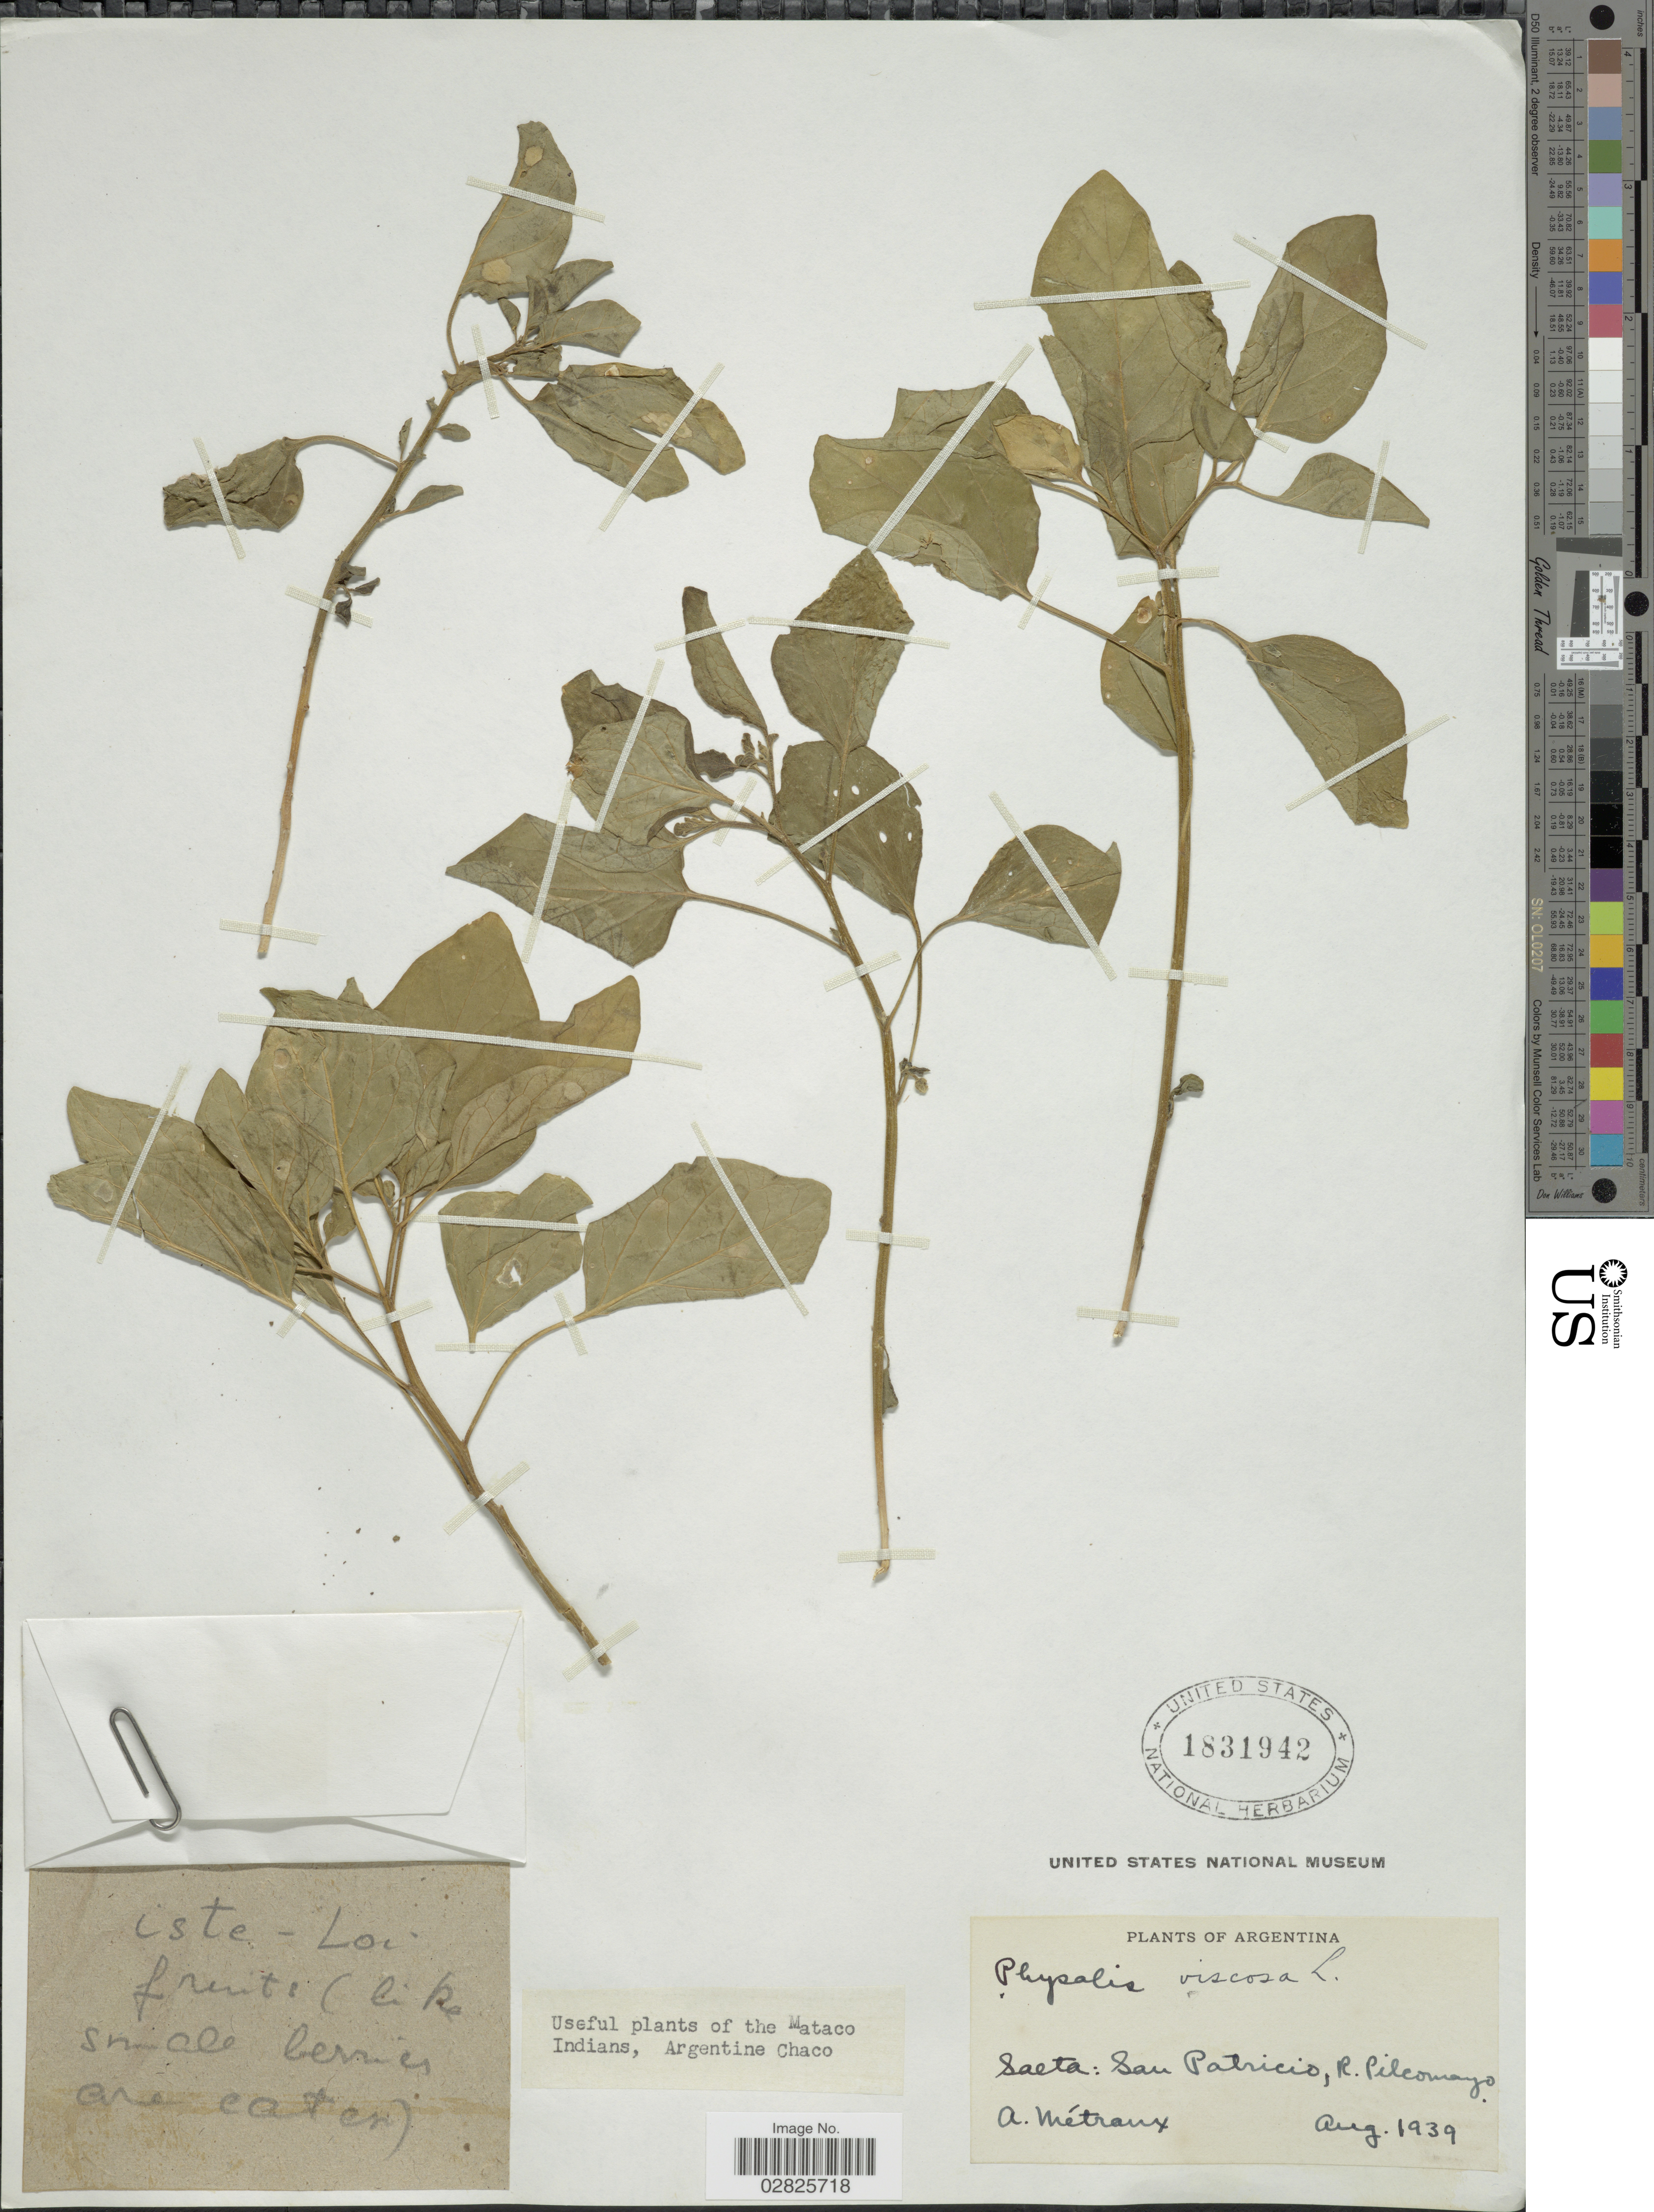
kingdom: Plantae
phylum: Tracheophyta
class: Magnoliopsida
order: Solanales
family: Solanaceae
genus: Physalis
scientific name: Physalis viscosa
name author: L.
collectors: A. Metraux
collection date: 1939-08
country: Argentina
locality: Saeta: San Patricio, R. Pilcomayo.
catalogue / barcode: US 1831942